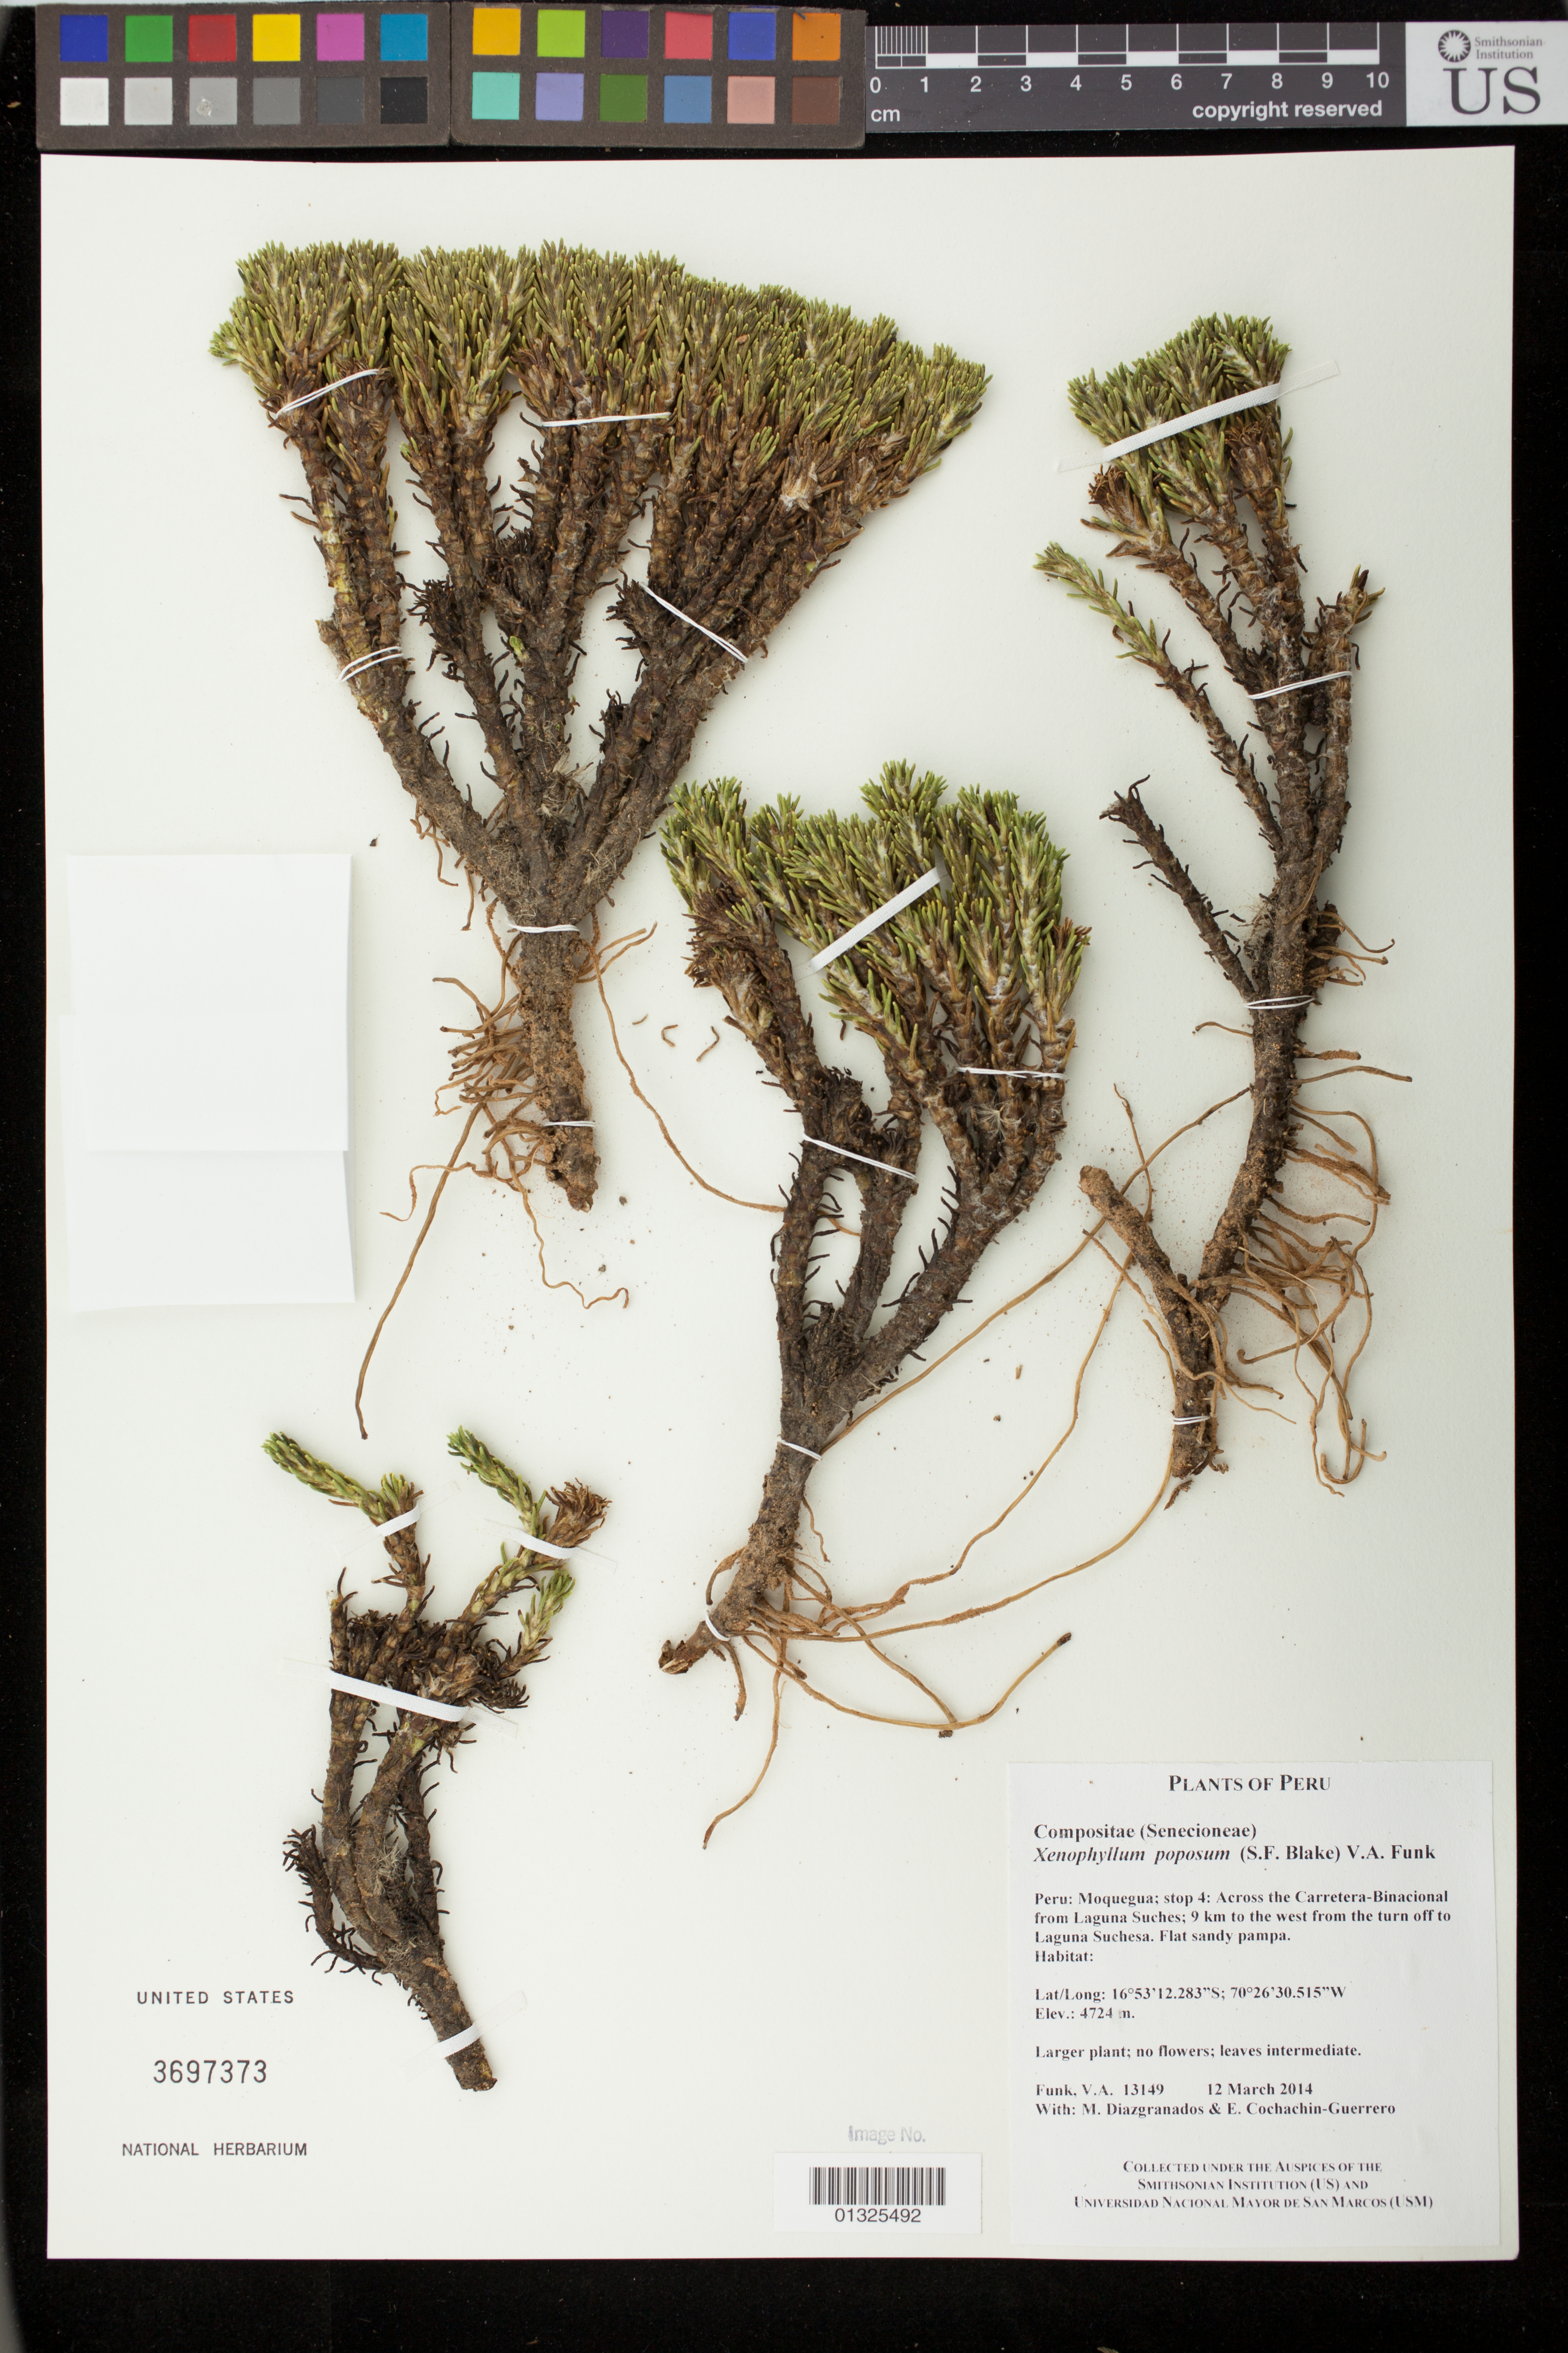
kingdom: Plantae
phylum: Tracheophyta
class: Magnoliopsida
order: Asterales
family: Asteraceae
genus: Xenophyllum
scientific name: Xenophyllum poposum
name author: (Phil.) V.A. Funk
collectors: M. Diazgranados C. & E. Cochachin Guerrero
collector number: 13149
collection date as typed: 12 March 2014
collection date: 2014-03-12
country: Peru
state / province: Moquegua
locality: Across the Carretera-Binacional from Laguna Suches, 9 km to the W from the turn off to Laguna Sachesa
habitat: Flat sandy pampa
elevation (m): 4724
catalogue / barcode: US 3697373